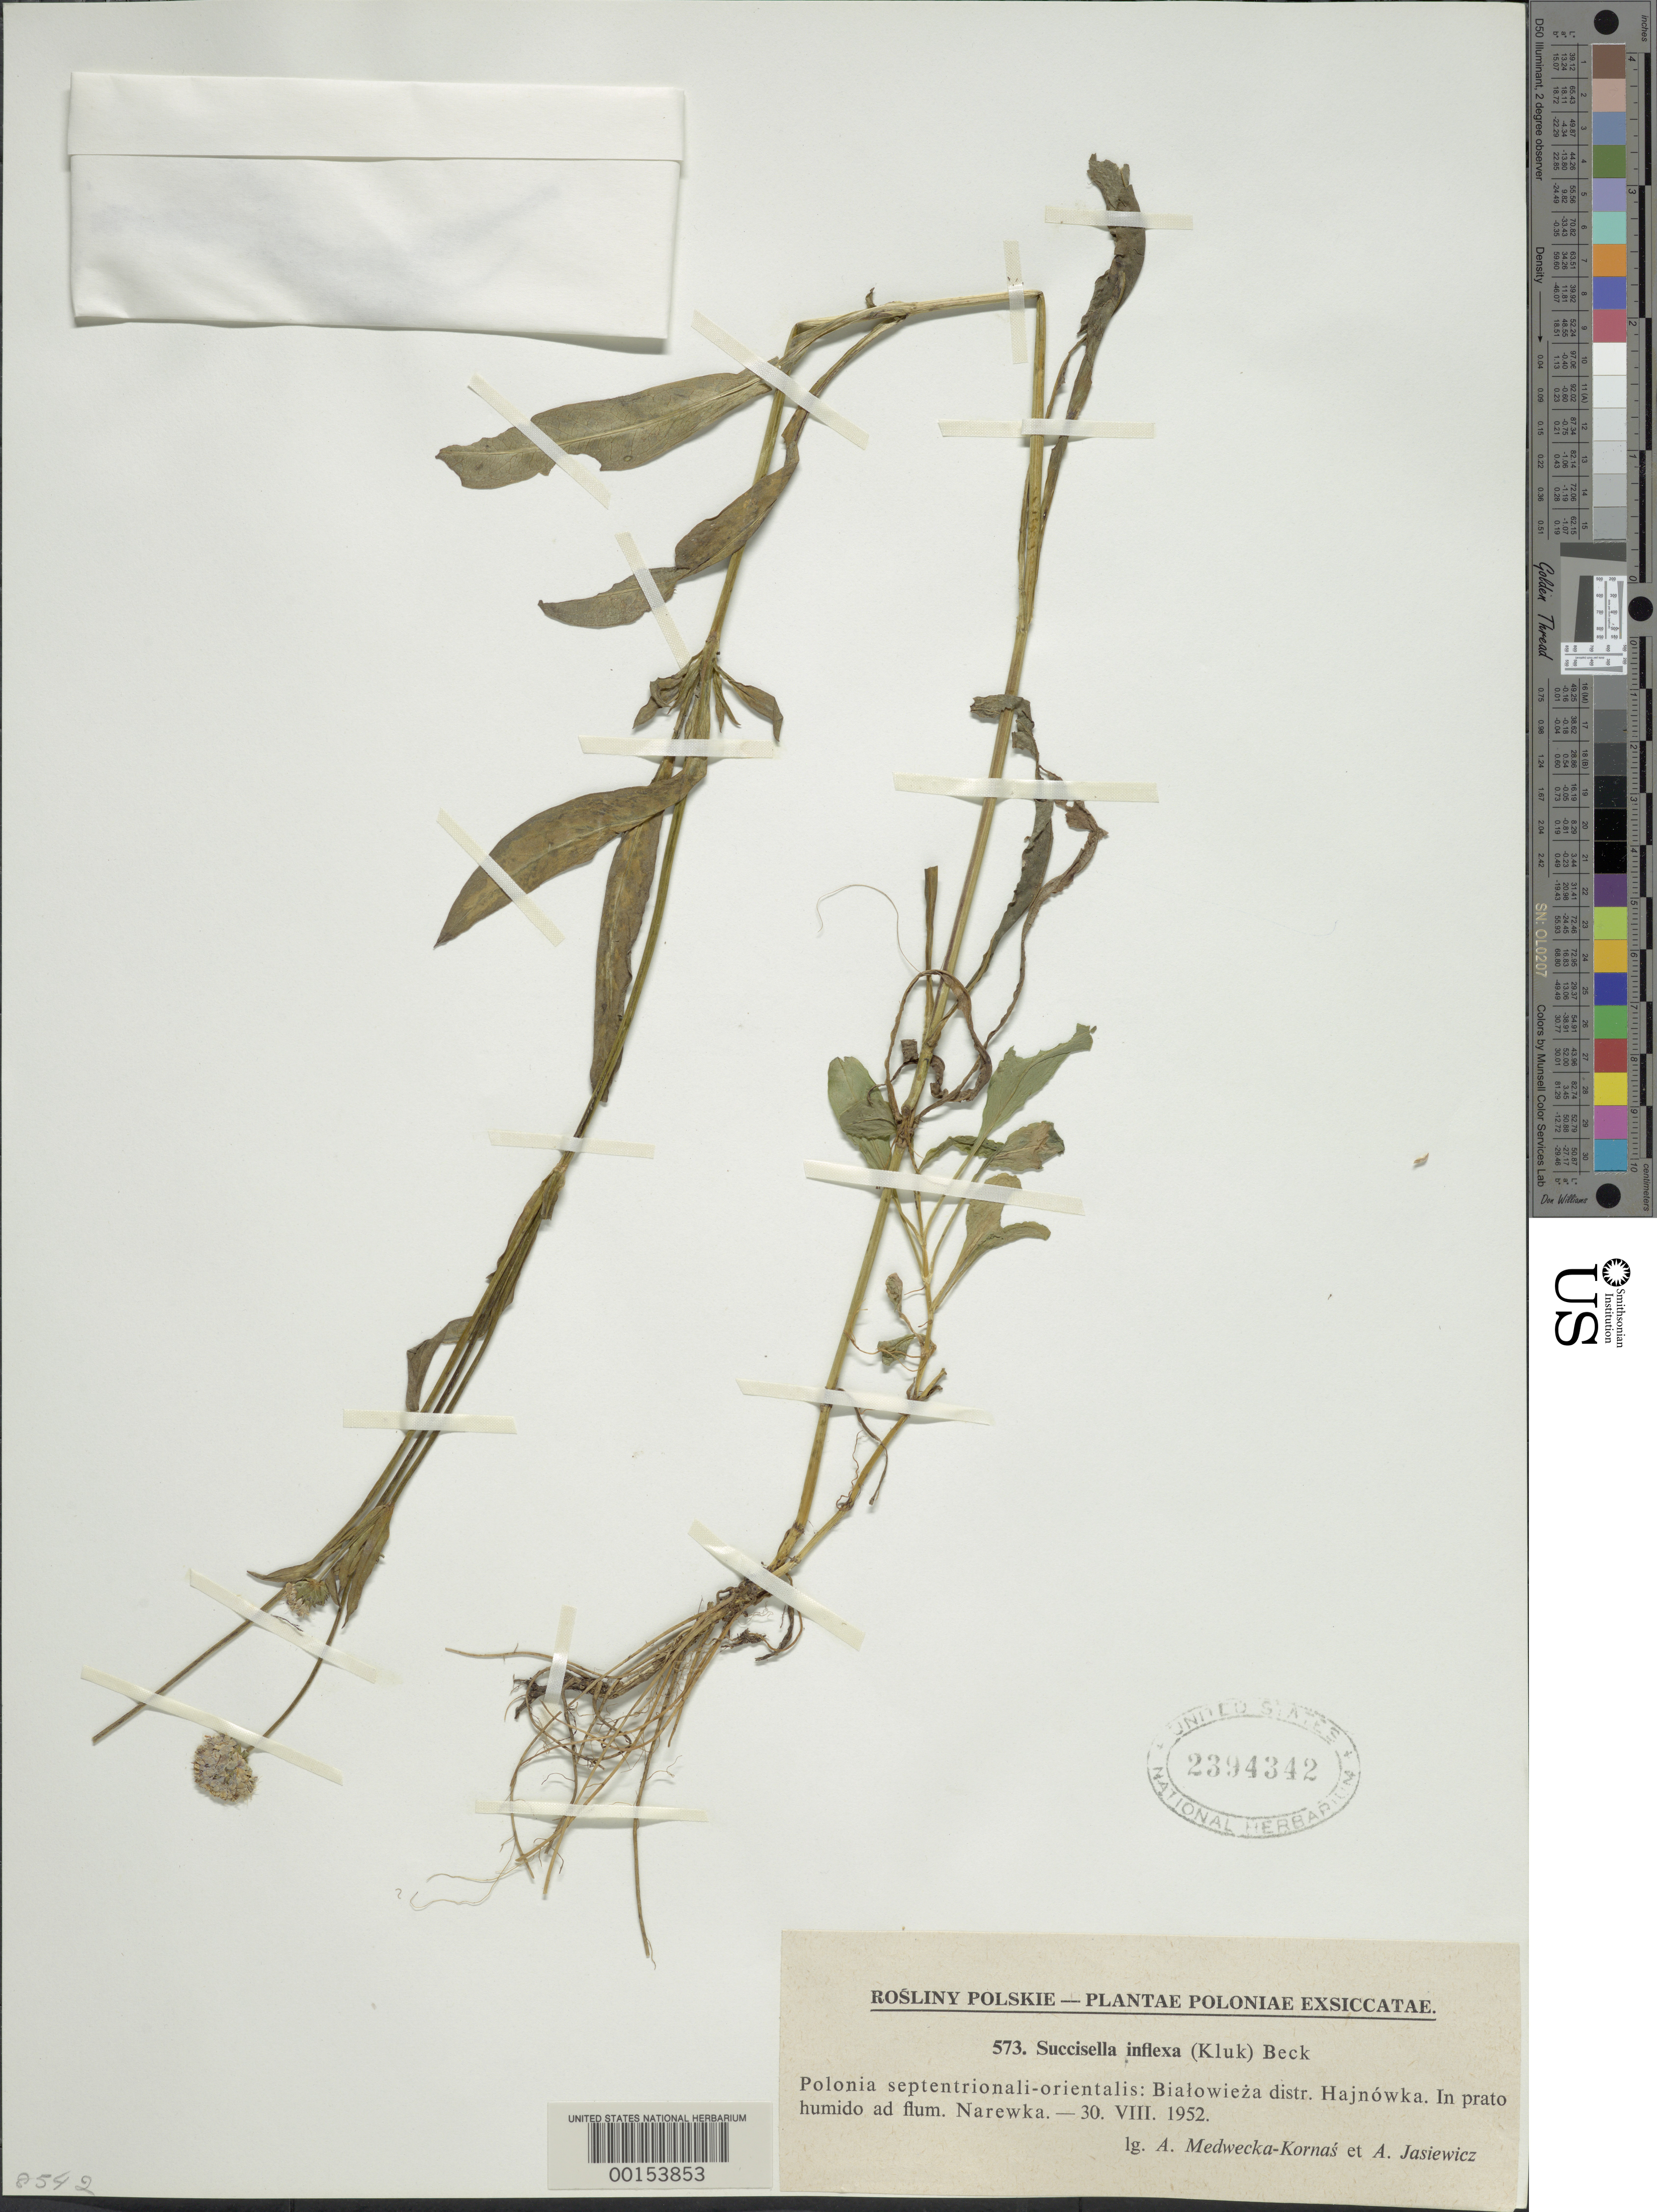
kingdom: Plantae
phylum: Tracheophyta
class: Magnoliopsida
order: Dipsacales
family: Caprifoliaceae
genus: Succisa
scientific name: Succisa inflexa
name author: Schur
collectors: A. Kmedwecka-Kornas & A. Jasiewicz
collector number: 573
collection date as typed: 30 Aug 1952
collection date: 1952-08-30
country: Poland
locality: Bialowieza Dist., Hajnowka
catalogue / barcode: US 2394342